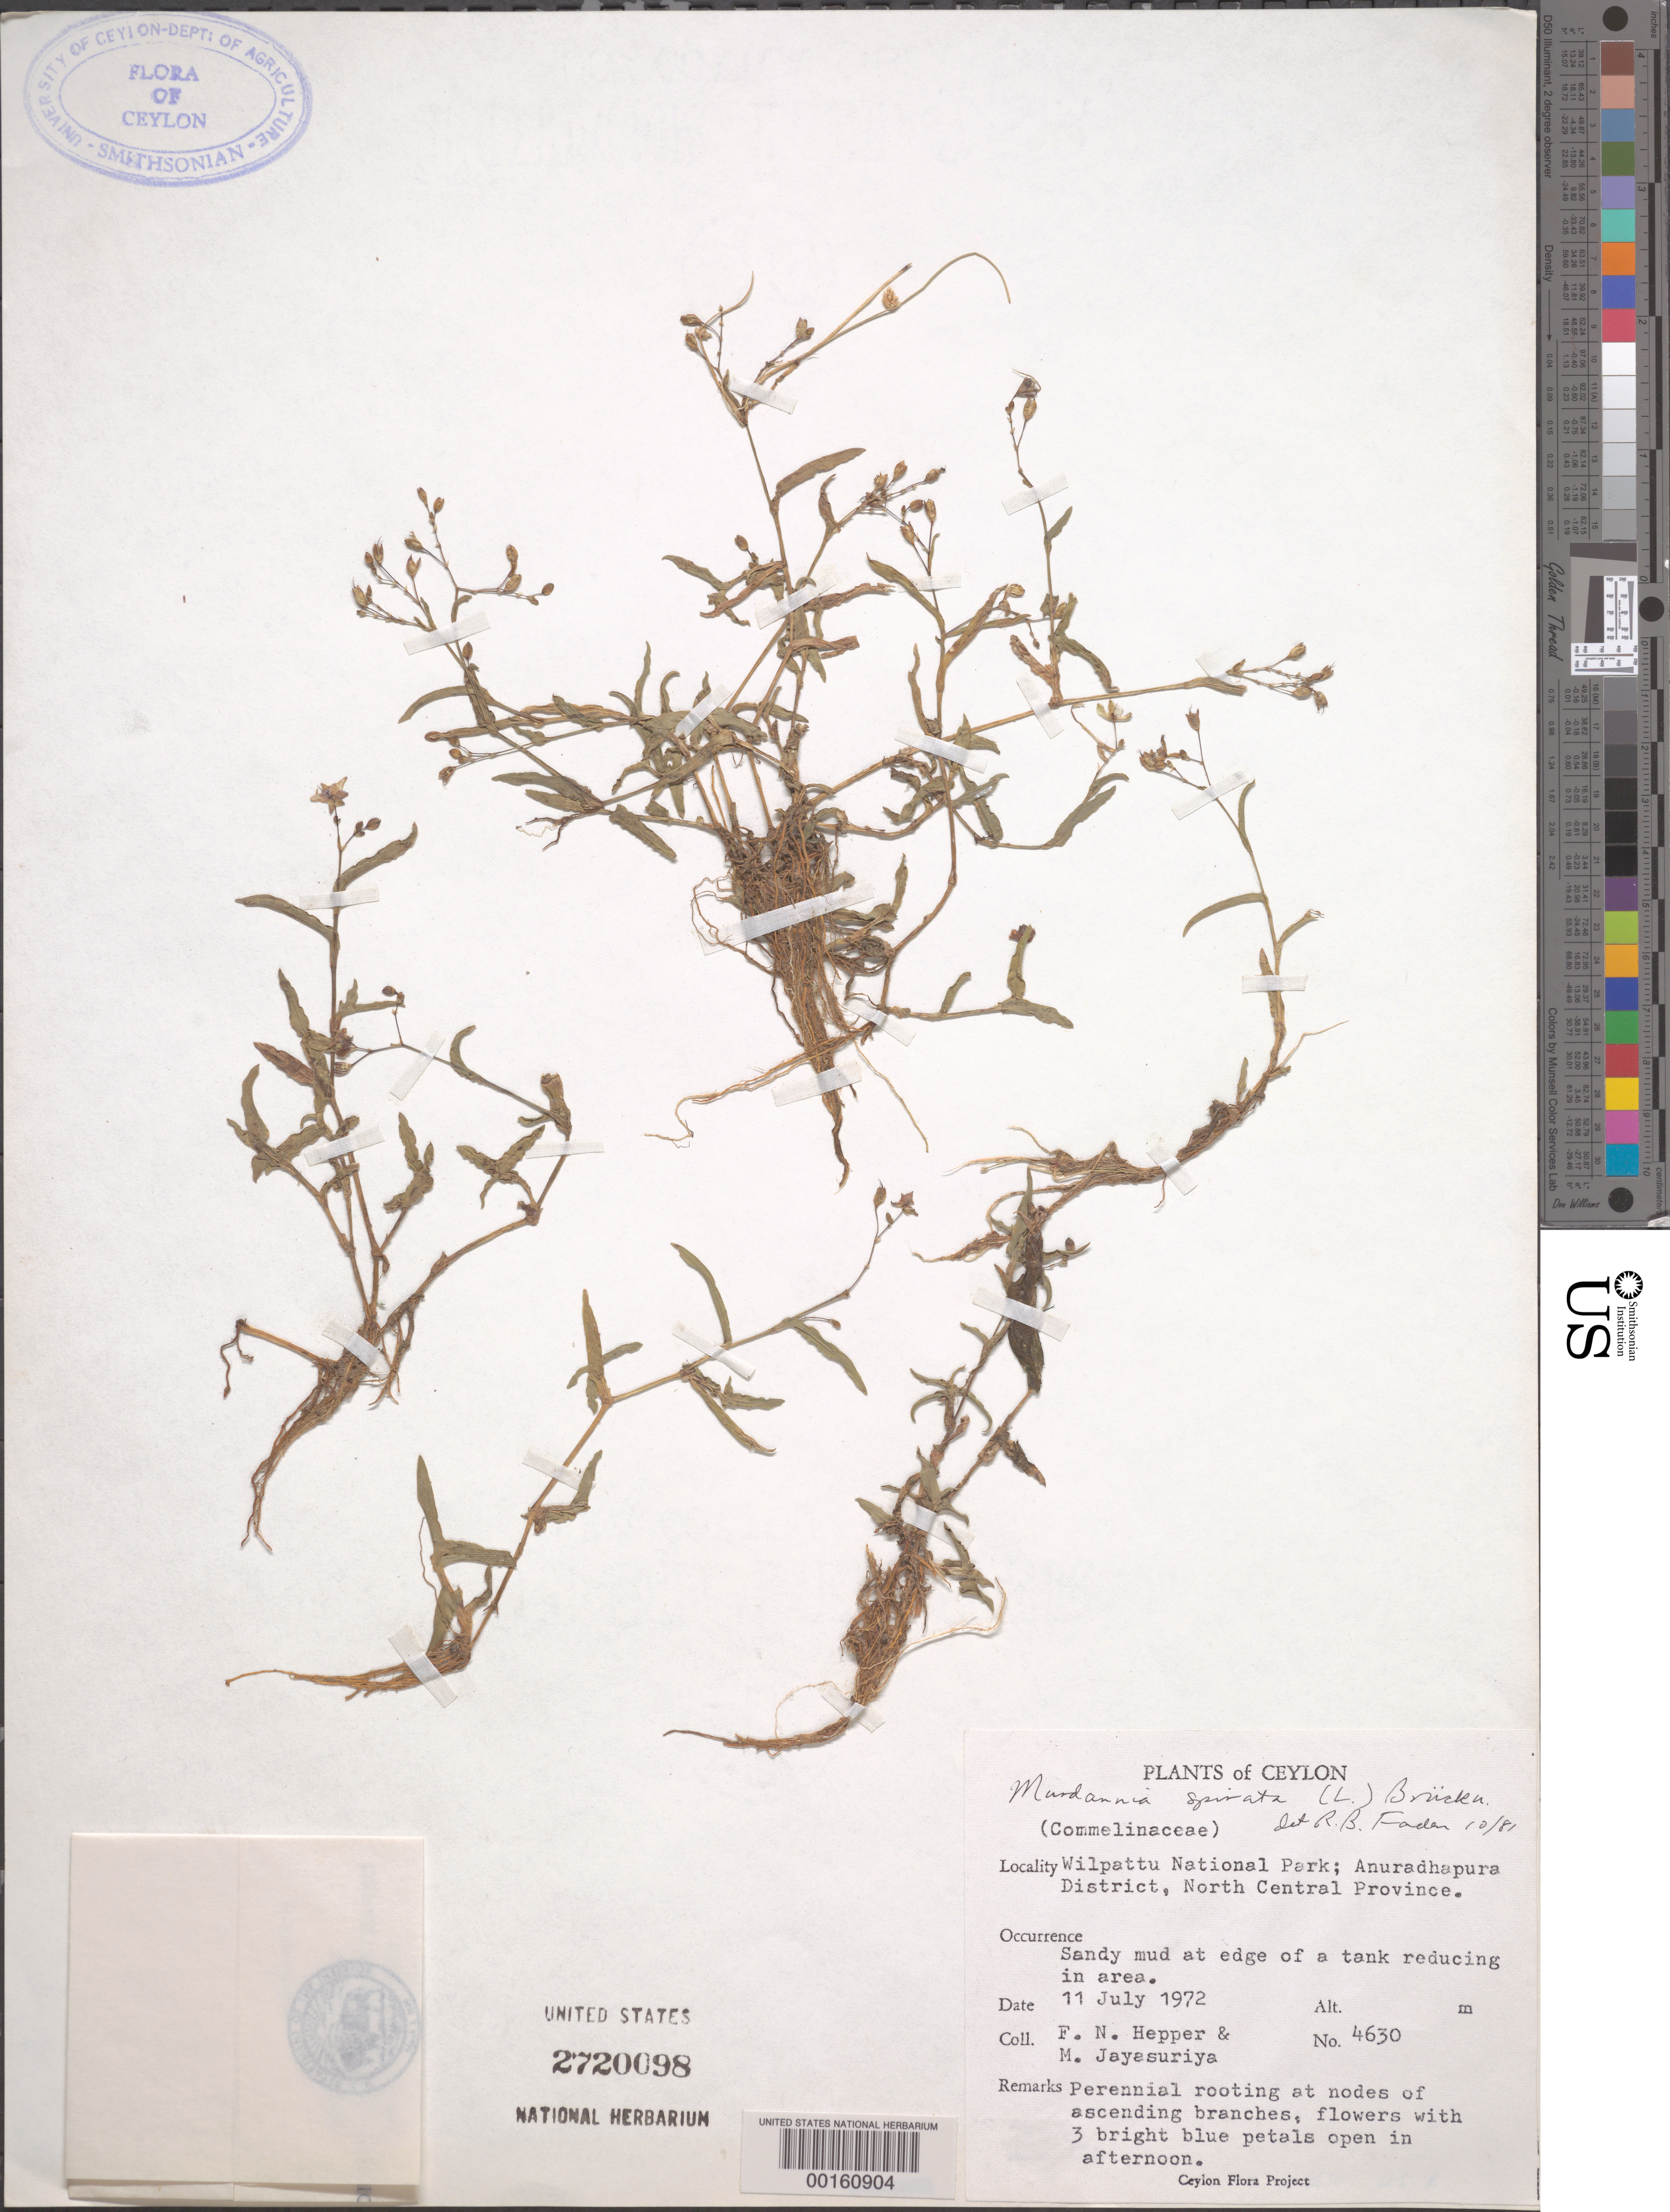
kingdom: Plantae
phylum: Tracheophyta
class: Liliopsida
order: Commelinales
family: Commelinaceae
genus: Murdannia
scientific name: Murdannia spirata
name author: (L.) G. Brückn.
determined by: Faden, Robert B., (US), Smithsonian Institution - National Museum of Natural History (UNITED STATES)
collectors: F. Hepper & A. H. Jayasuriya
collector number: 4630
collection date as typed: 11 Jul 1972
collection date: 1972-07-11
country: Sri Lanka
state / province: North Central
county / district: Anuradhapura Dist.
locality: Wilpattu national park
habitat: Sandy mud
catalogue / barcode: US 2720098